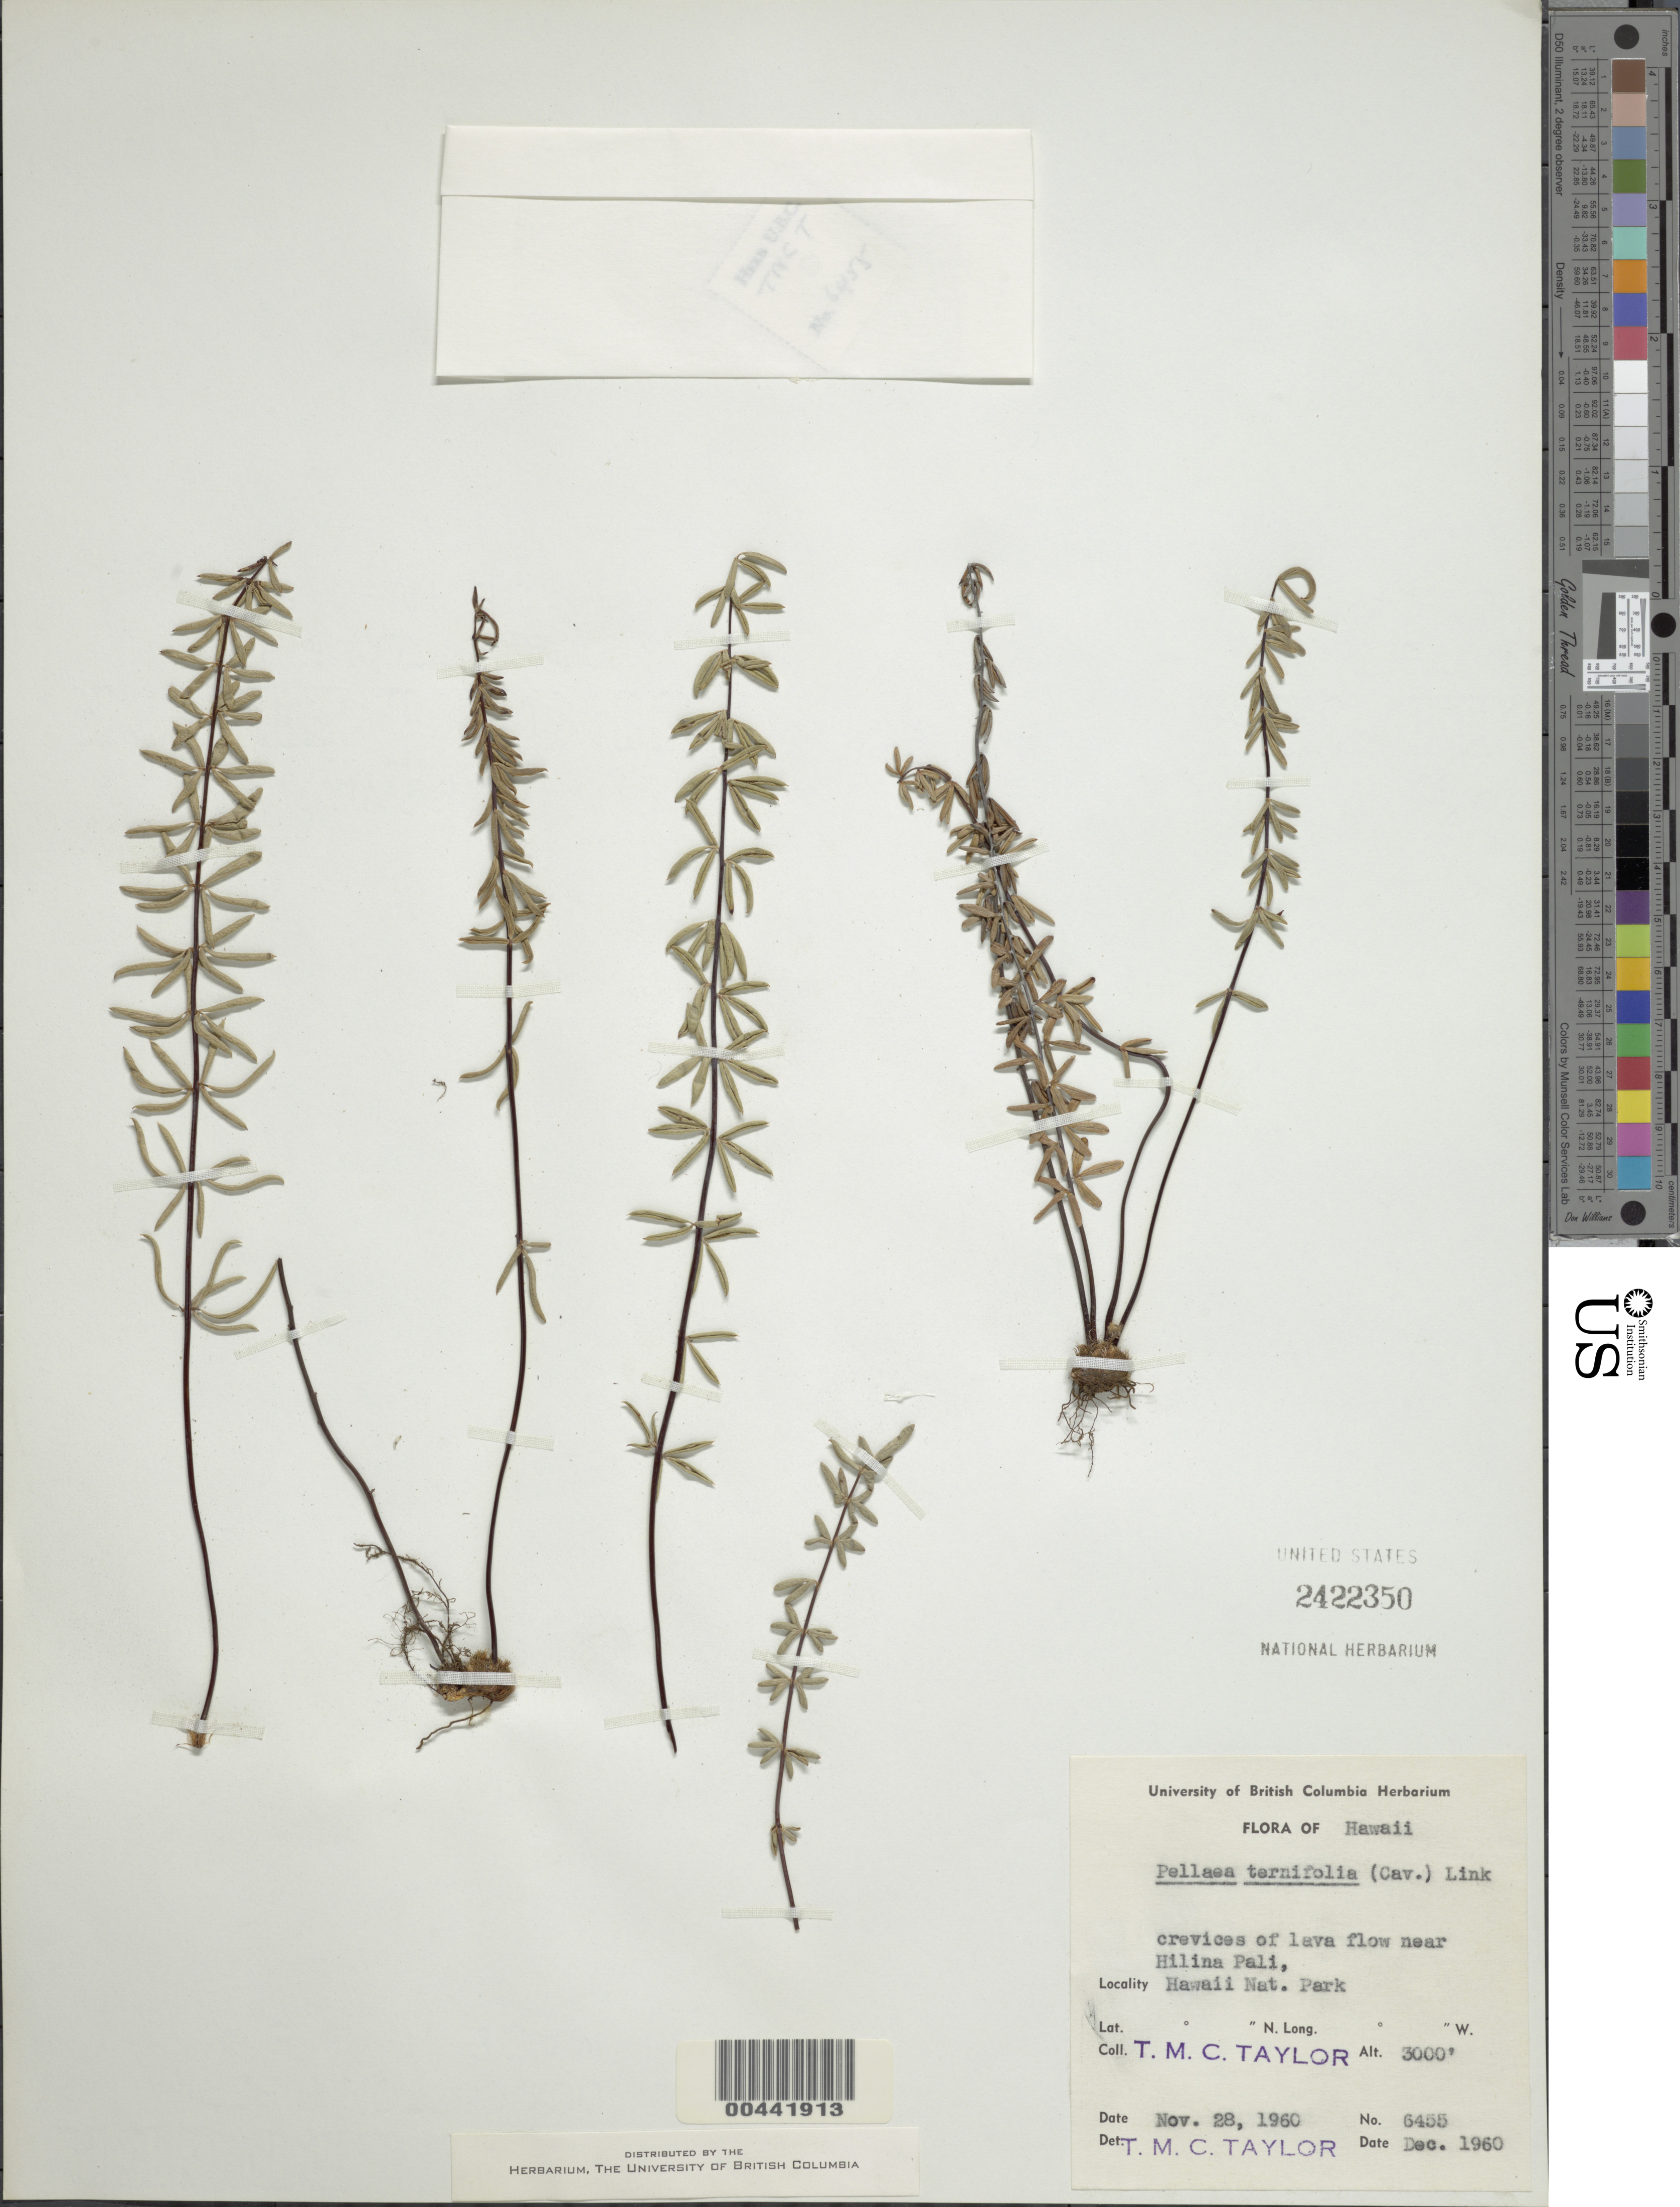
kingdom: Plantae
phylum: Tracheophyta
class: Polypodiopsida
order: Polypodiales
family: Pteridaceae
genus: Pellaea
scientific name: Pellaea ternifolia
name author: (Cav.) Link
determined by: Taylor, T. M. C.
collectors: T. M. C. Taylor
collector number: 6455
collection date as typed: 28 Nov 1960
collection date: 1960-11-28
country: United States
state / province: Hawaii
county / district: Hawaii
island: Hawaii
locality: Near Hilina Pali, Hawaii National Park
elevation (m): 914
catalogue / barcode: US 2422350